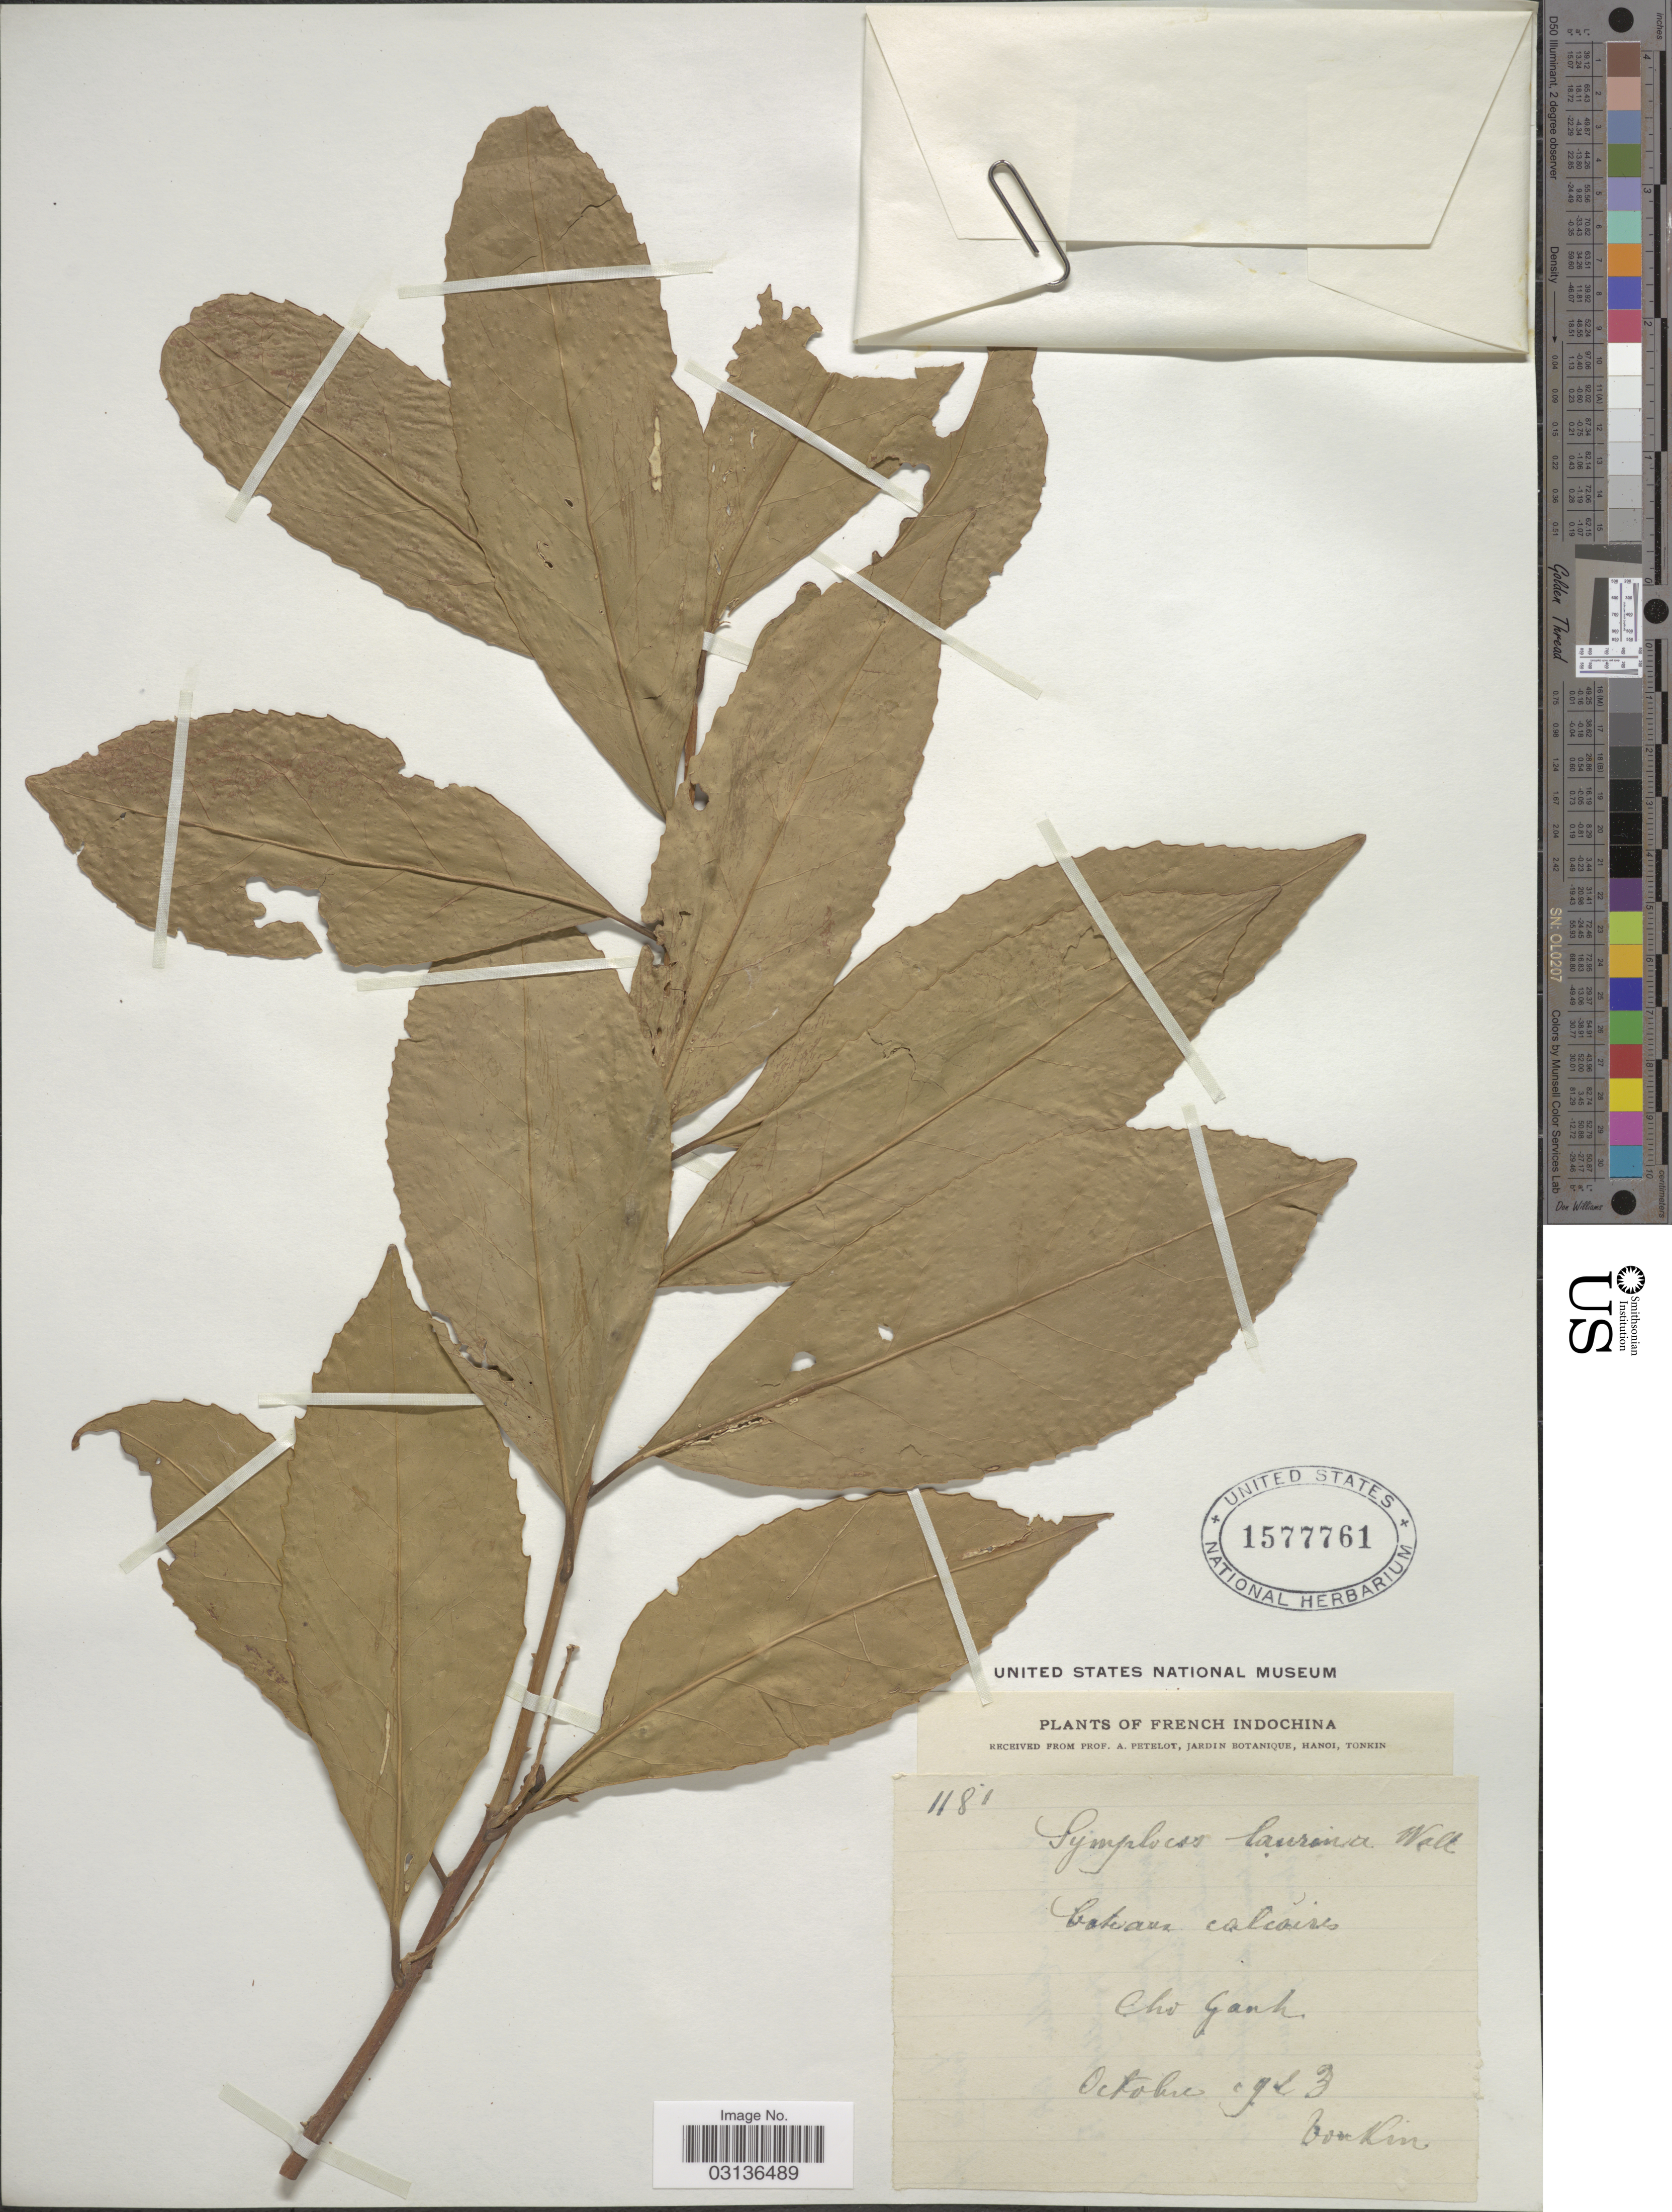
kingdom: Plantae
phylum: Tracheophyta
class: Magnoliopsida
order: Ericales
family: Symplocaceae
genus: Symplocos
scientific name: Symplocos cochinchinensis subsp. laurina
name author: (Retz.) Noot.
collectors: A. Petelot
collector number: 1181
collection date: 1923-10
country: Vietnam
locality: Cho Ganh. French Indochina.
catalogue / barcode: US 1577761